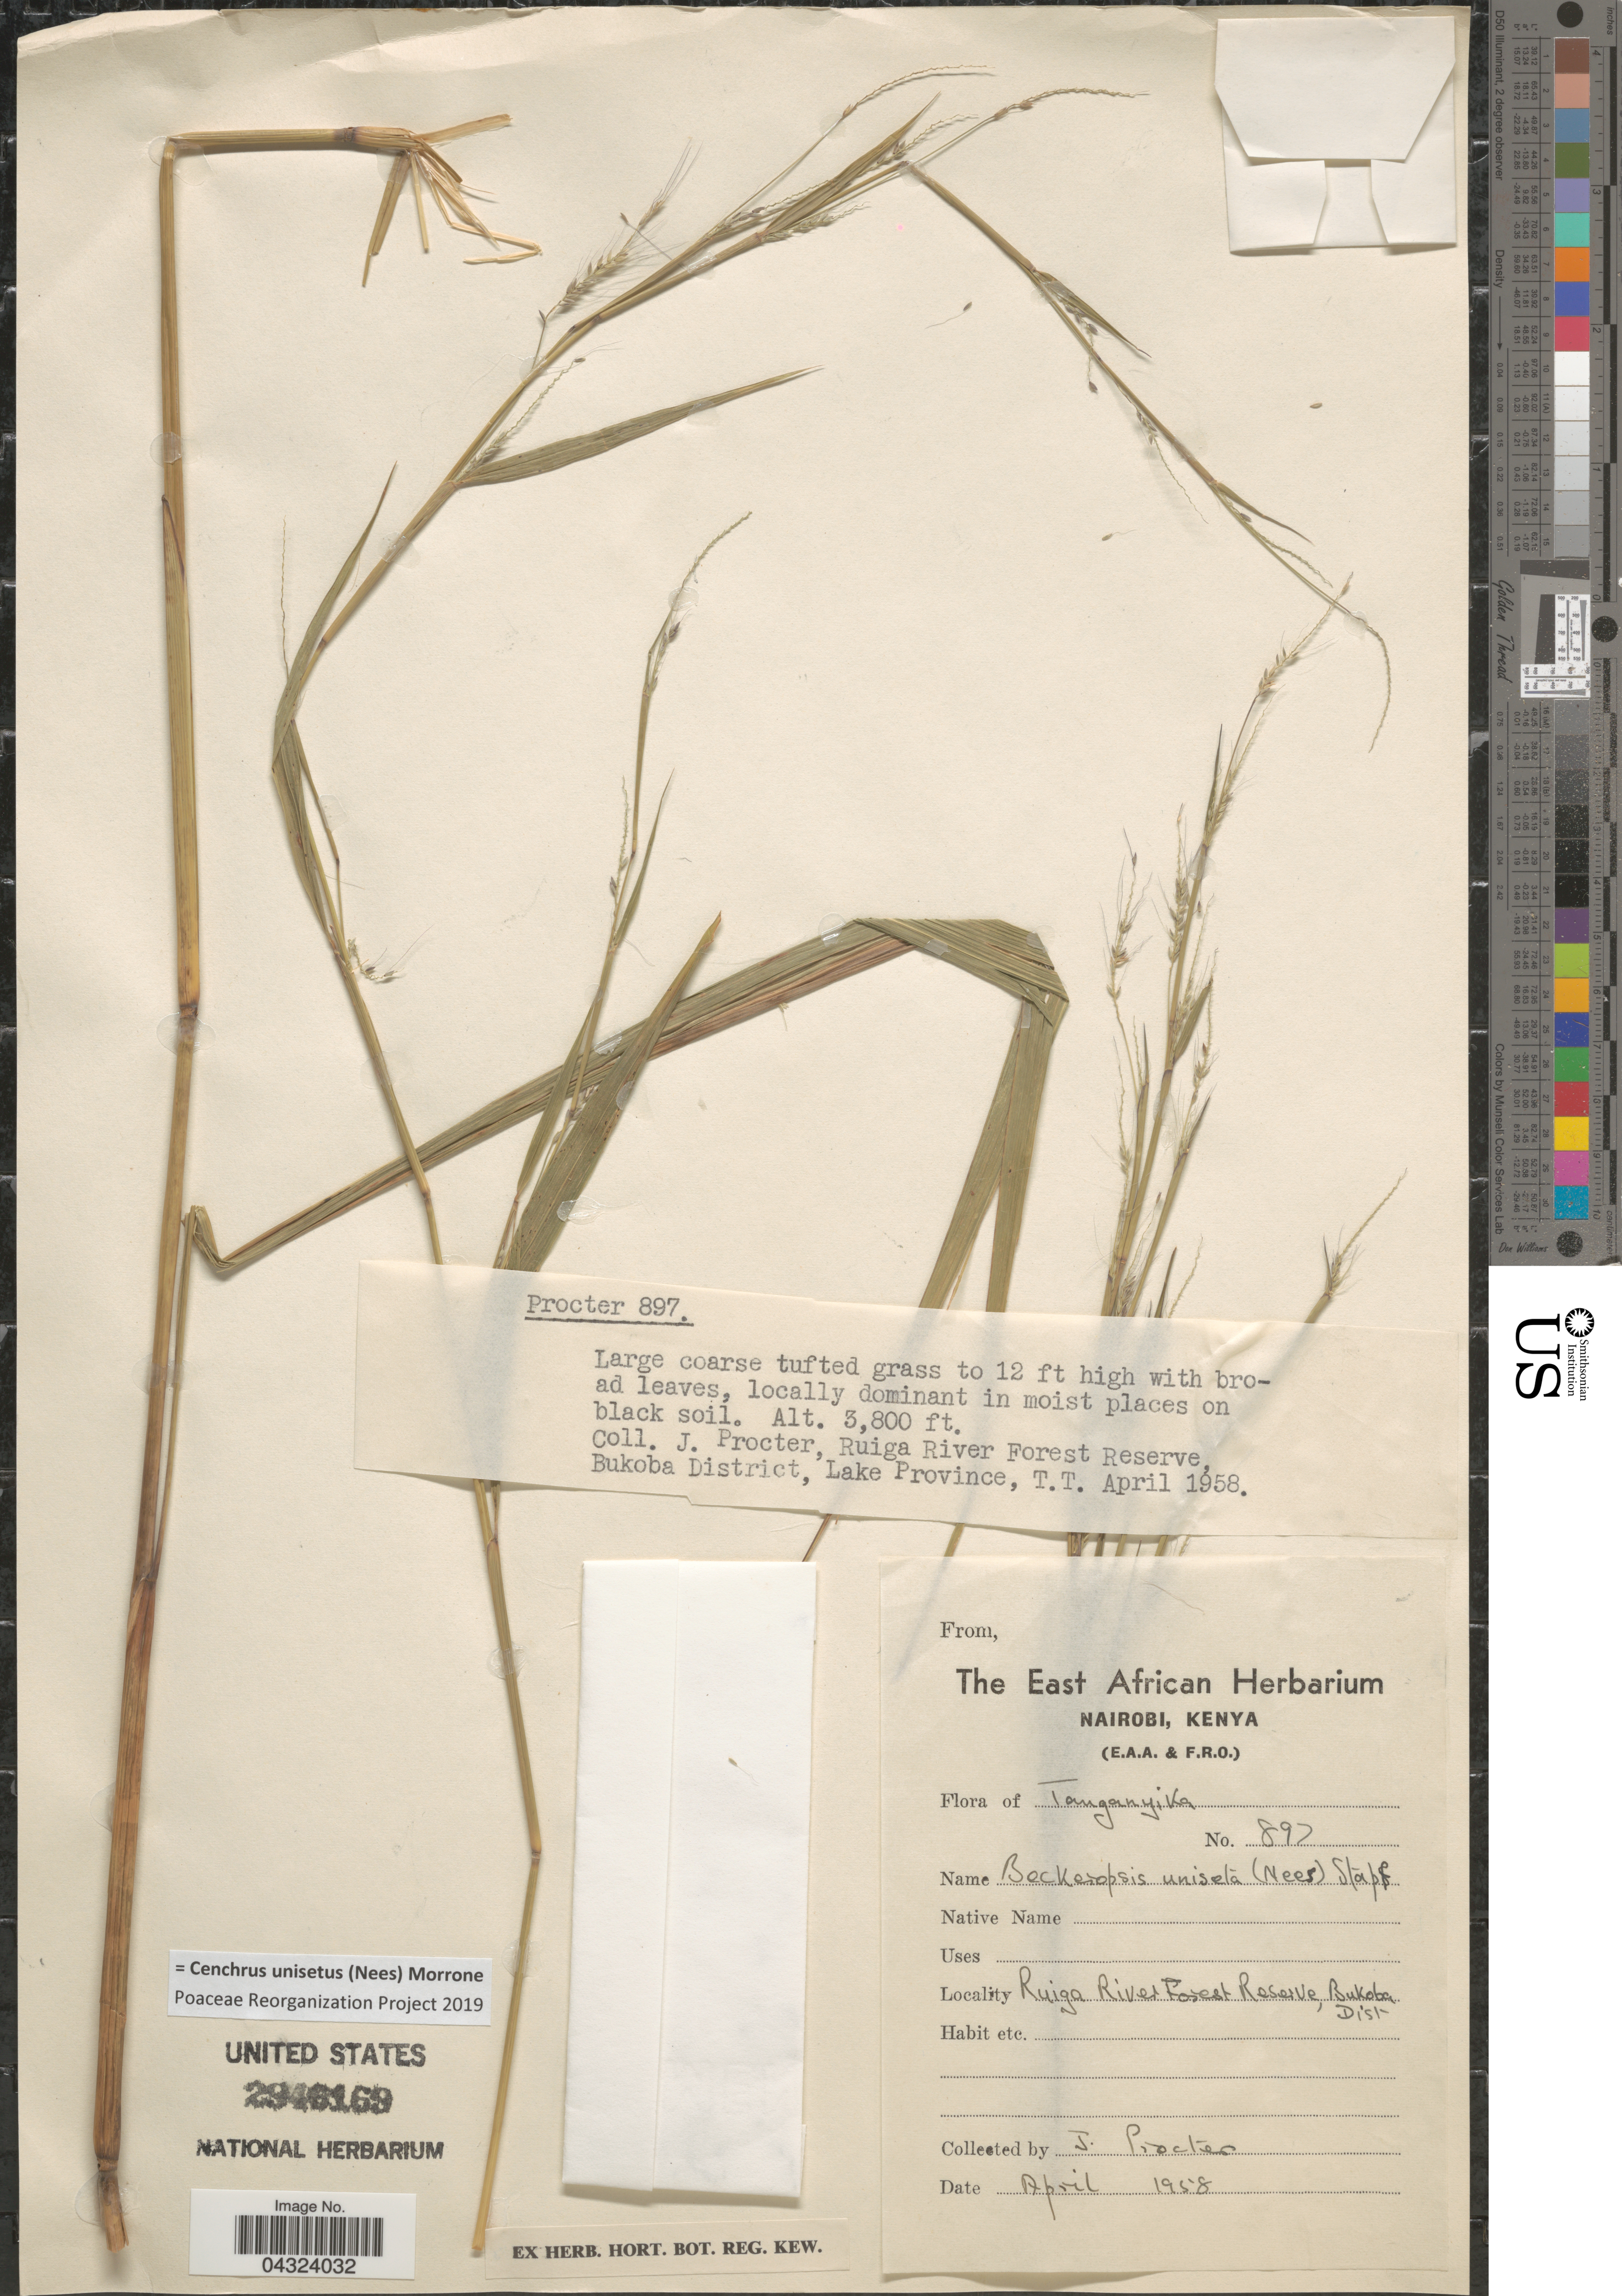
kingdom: Plantae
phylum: Tracheophyta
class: Liliopsida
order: Poales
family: Poaceae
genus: Cenchrus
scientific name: Cenchrus unisetus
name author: (Nees) Morrone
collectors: J. Proctor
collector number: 897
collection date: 1958-04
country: Tanzania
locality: Ruiga River Forest Reserve, Bukoba District, Lake Province. Tanganyika.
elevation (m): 1158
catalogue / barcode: US 2946169